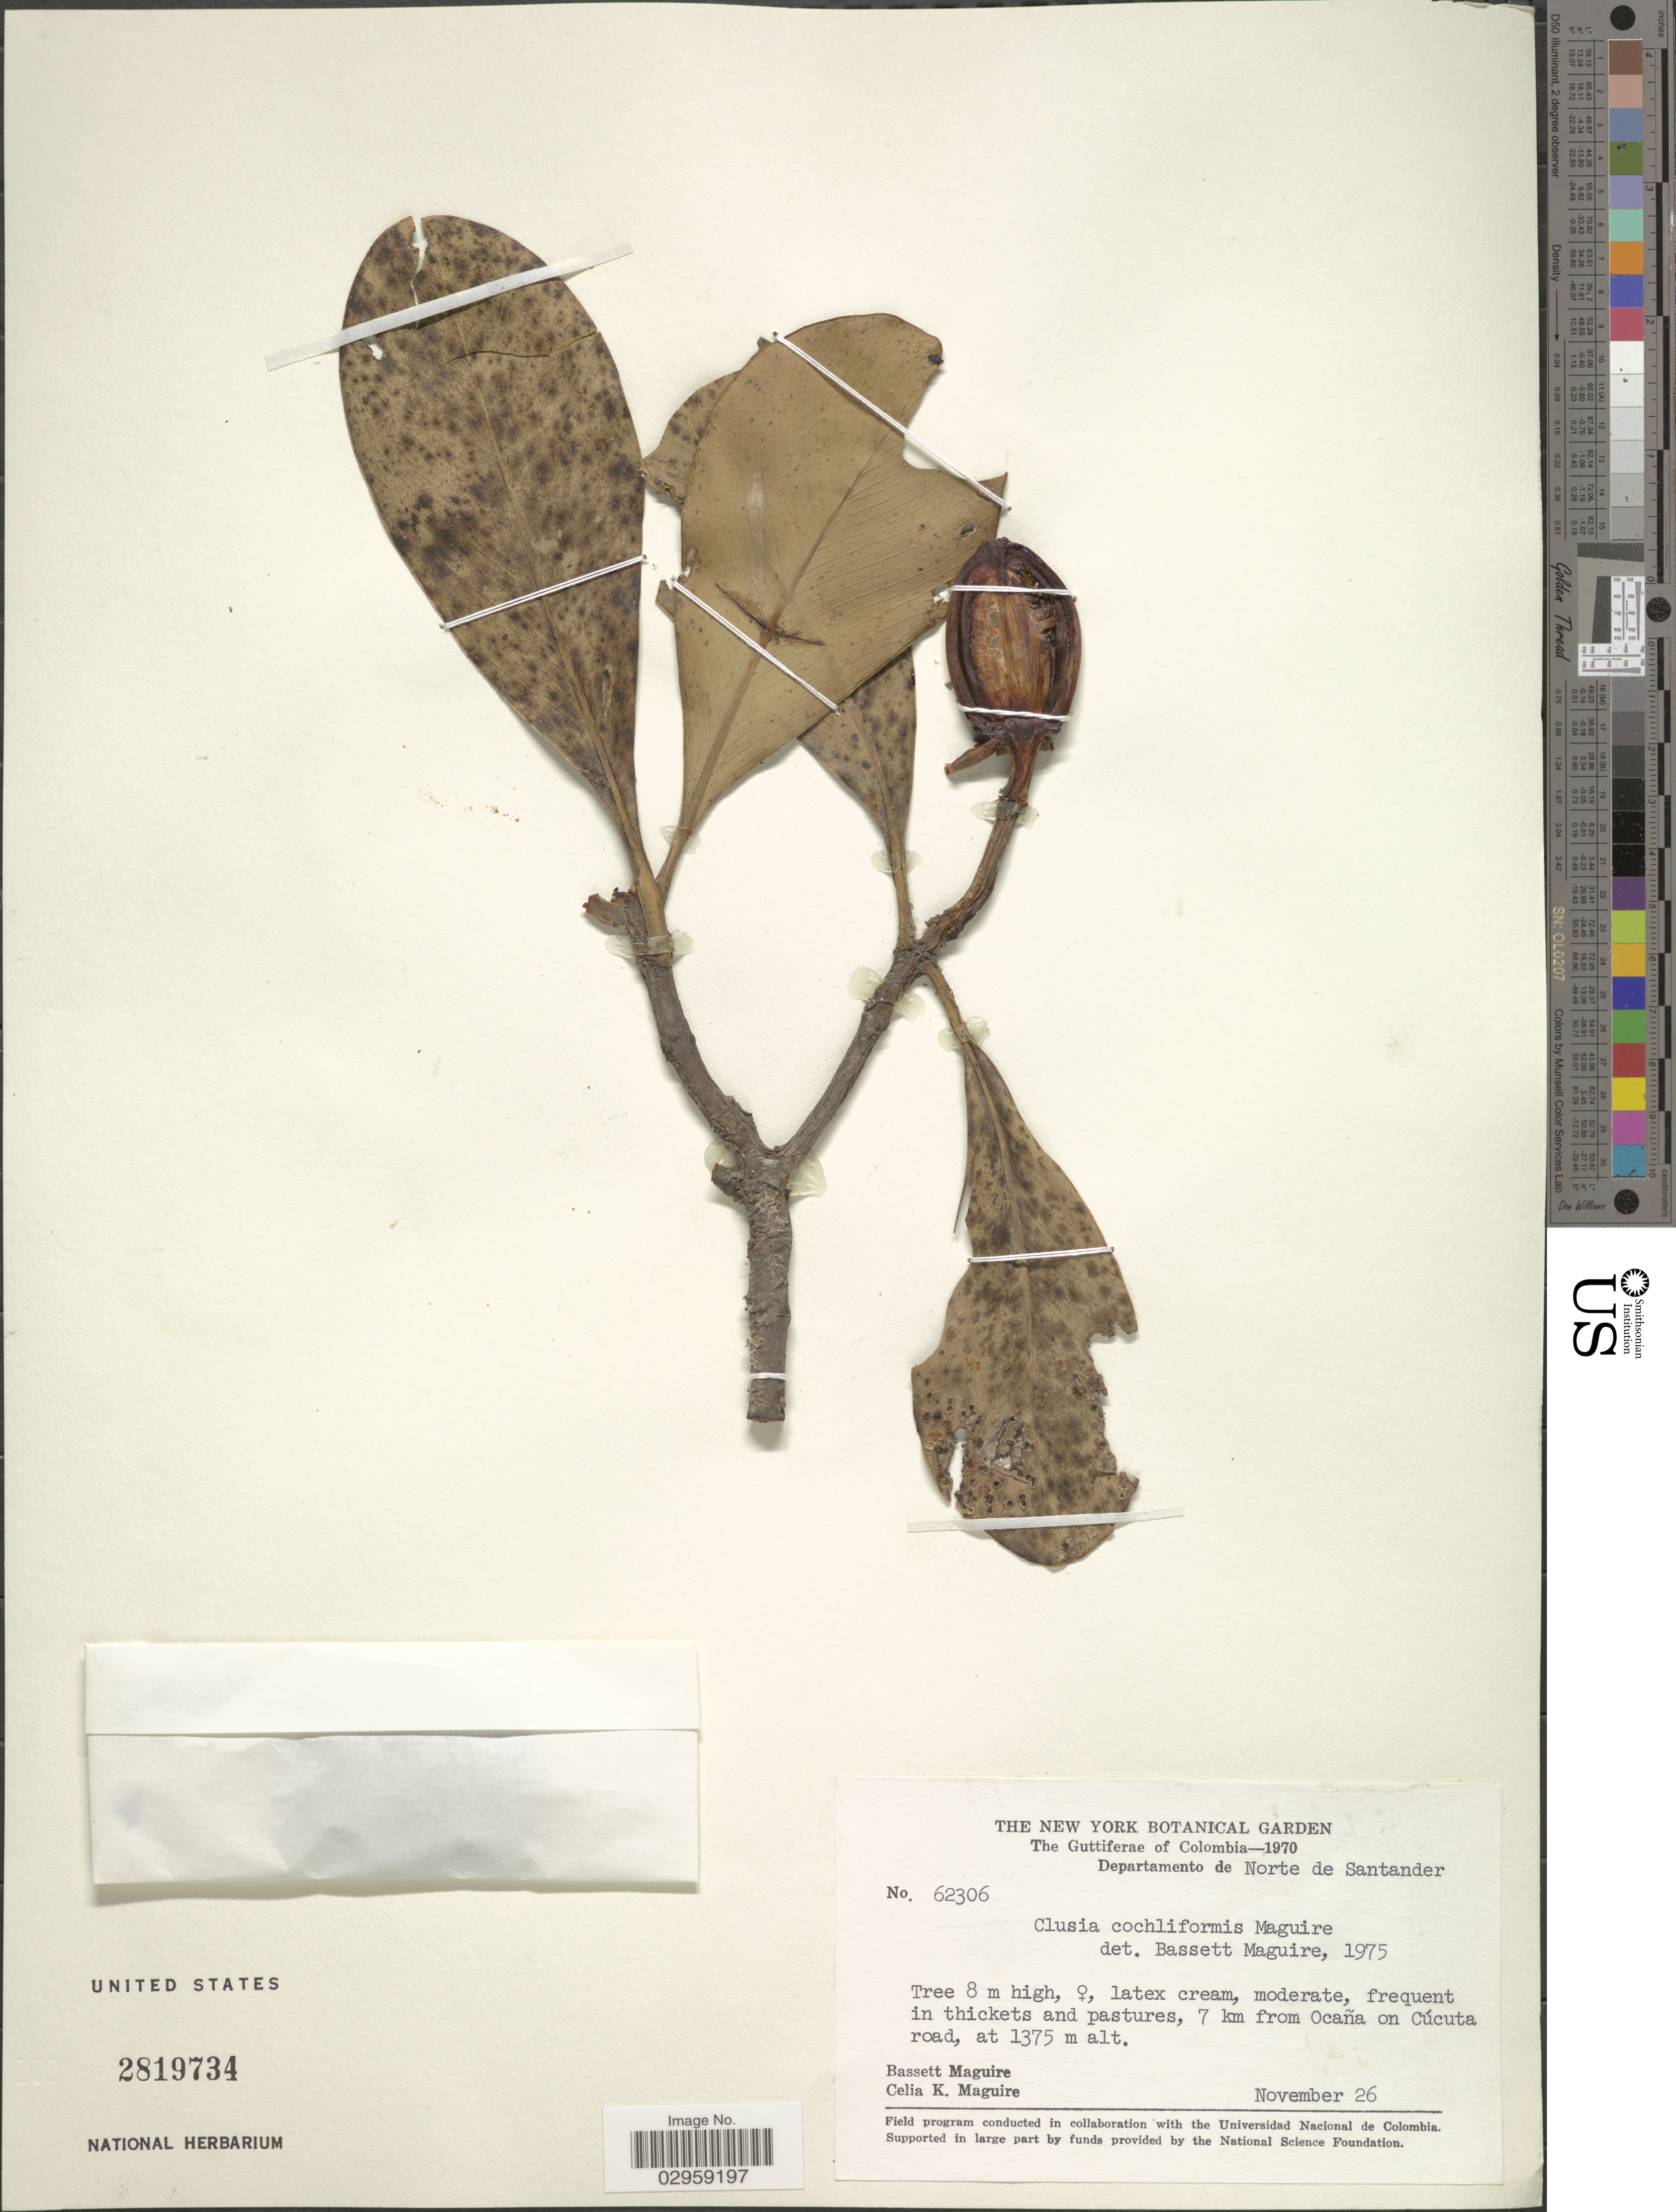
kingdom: Plantae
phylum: Tracheophyta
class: Magnoliopsida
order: Malpighiales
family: Clusiaceae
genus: Clusia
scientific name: Clusia cochliformis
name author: Maguire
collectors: B. Maguire & C. K. Maguire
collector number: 62306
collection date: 1970-11-26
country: Colombia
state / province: Norte de Santander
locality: The Guttiferae of Colombia. Departamento de Norte de Santander. 7 km from Ocaña on Cúcuta road.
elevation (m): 1375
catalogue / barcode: US 2819734